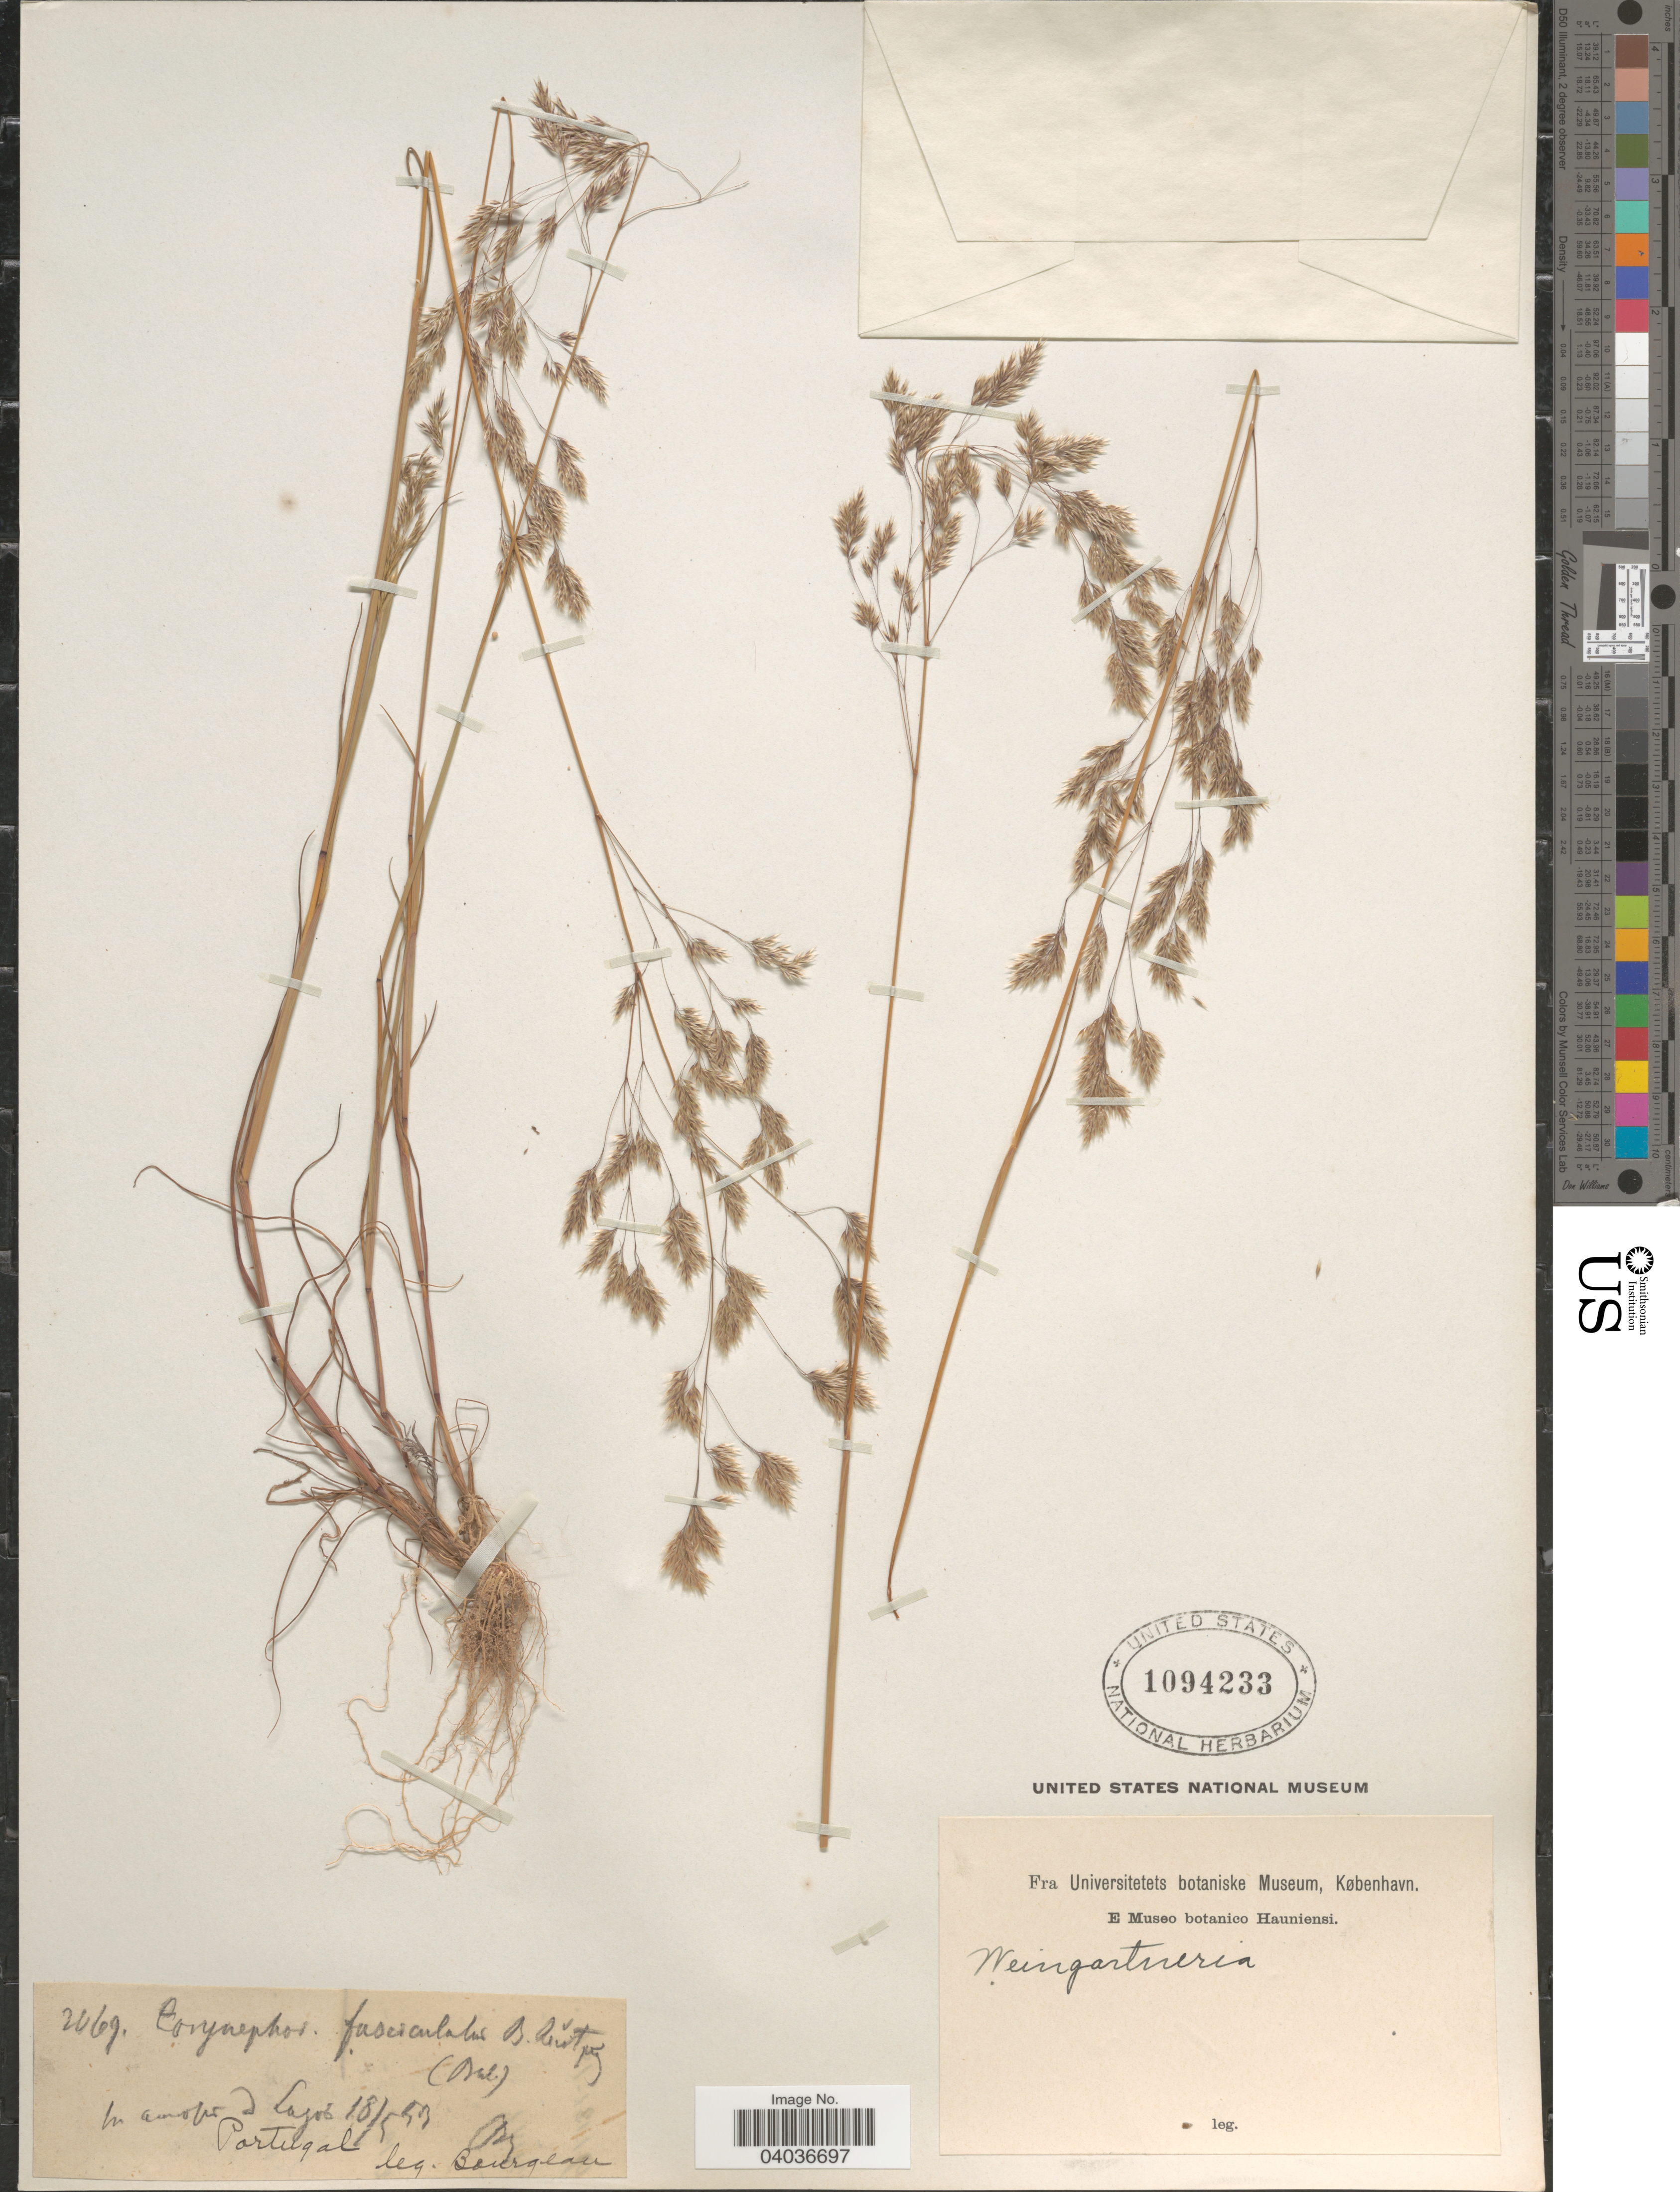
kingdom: Plantae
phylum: Tracheophyta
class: Liliopsida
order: Poales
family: Poaceae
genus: Corynephorus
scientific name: Corynephorus fasciculatus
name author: Boiss. & Reuter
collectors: -. Bourgeau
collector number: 2069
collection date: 1853-05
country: Portugal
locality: In arenosis ad Lajos.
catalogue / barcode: US 1094233